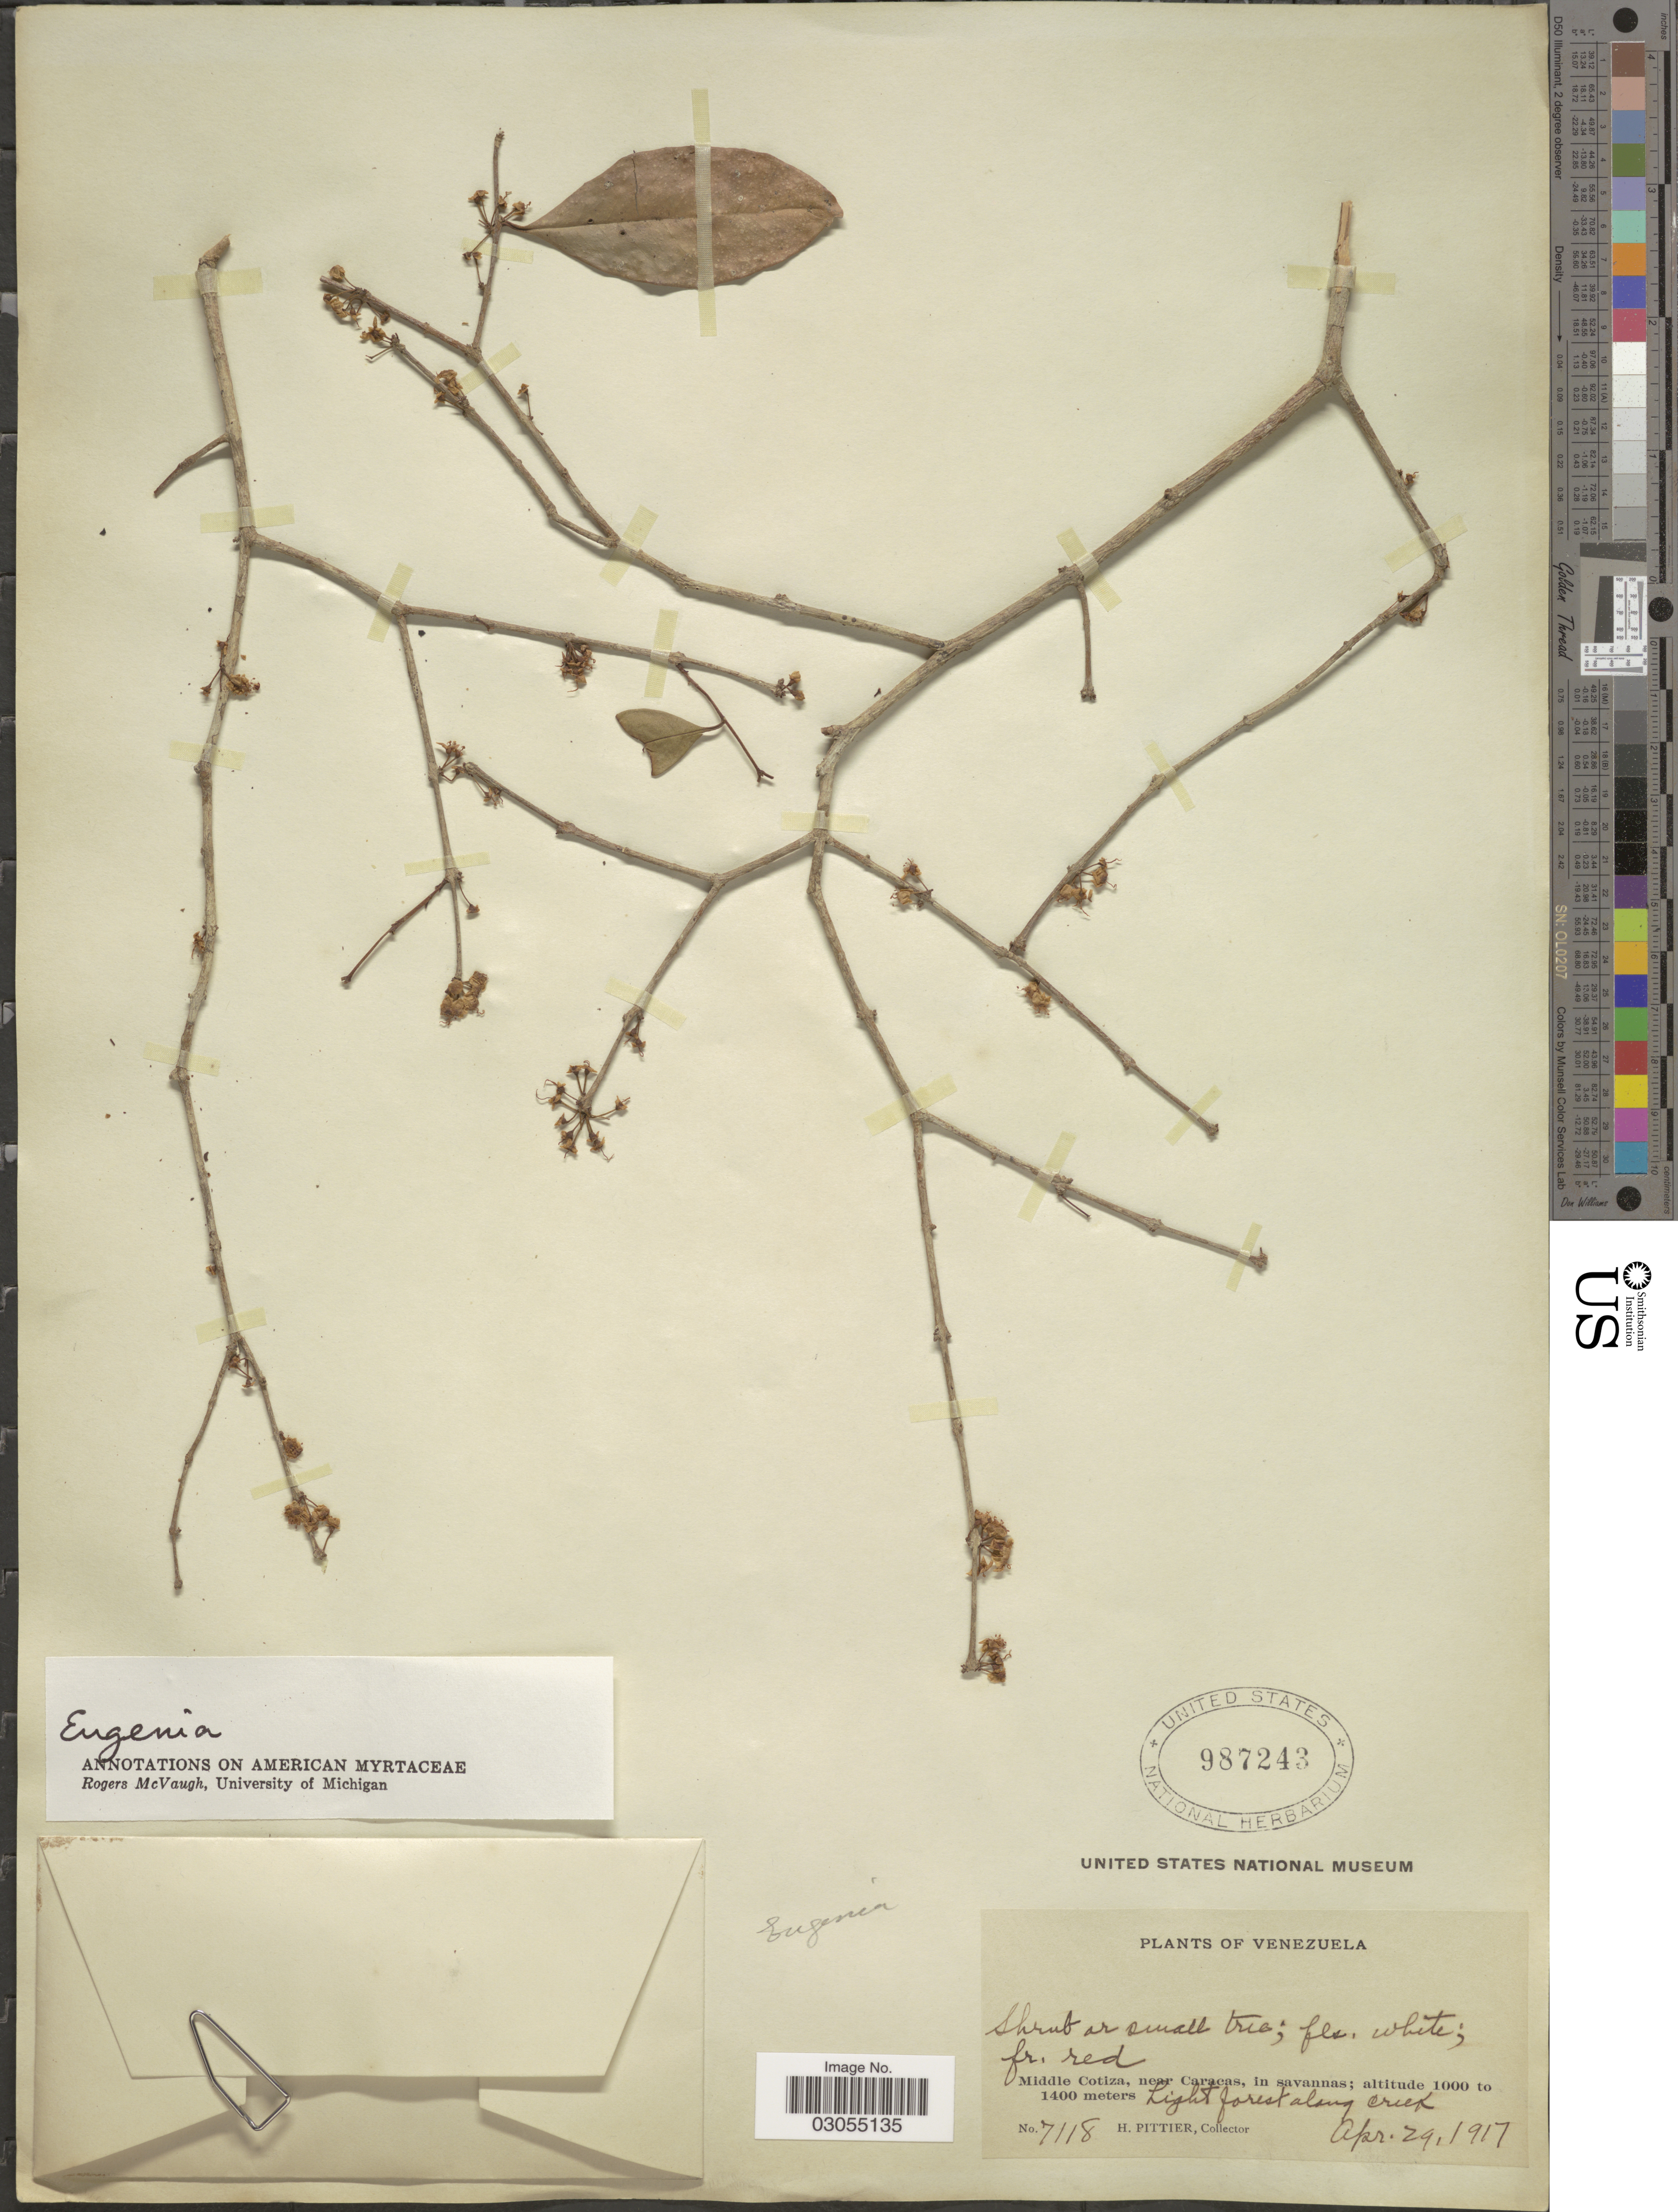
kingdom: Plantae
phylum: Tracheophyta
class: Magnoliopsida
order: Myrtales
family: Myrtaceae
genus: Eugenia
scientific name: Eugenia sp.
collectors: H. F. Pittier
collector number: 7118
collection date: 1917-04-29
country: Venezuela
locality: Middle Cotiza, near Caracas, in savannas.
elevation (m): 1000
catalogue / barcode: US 987243